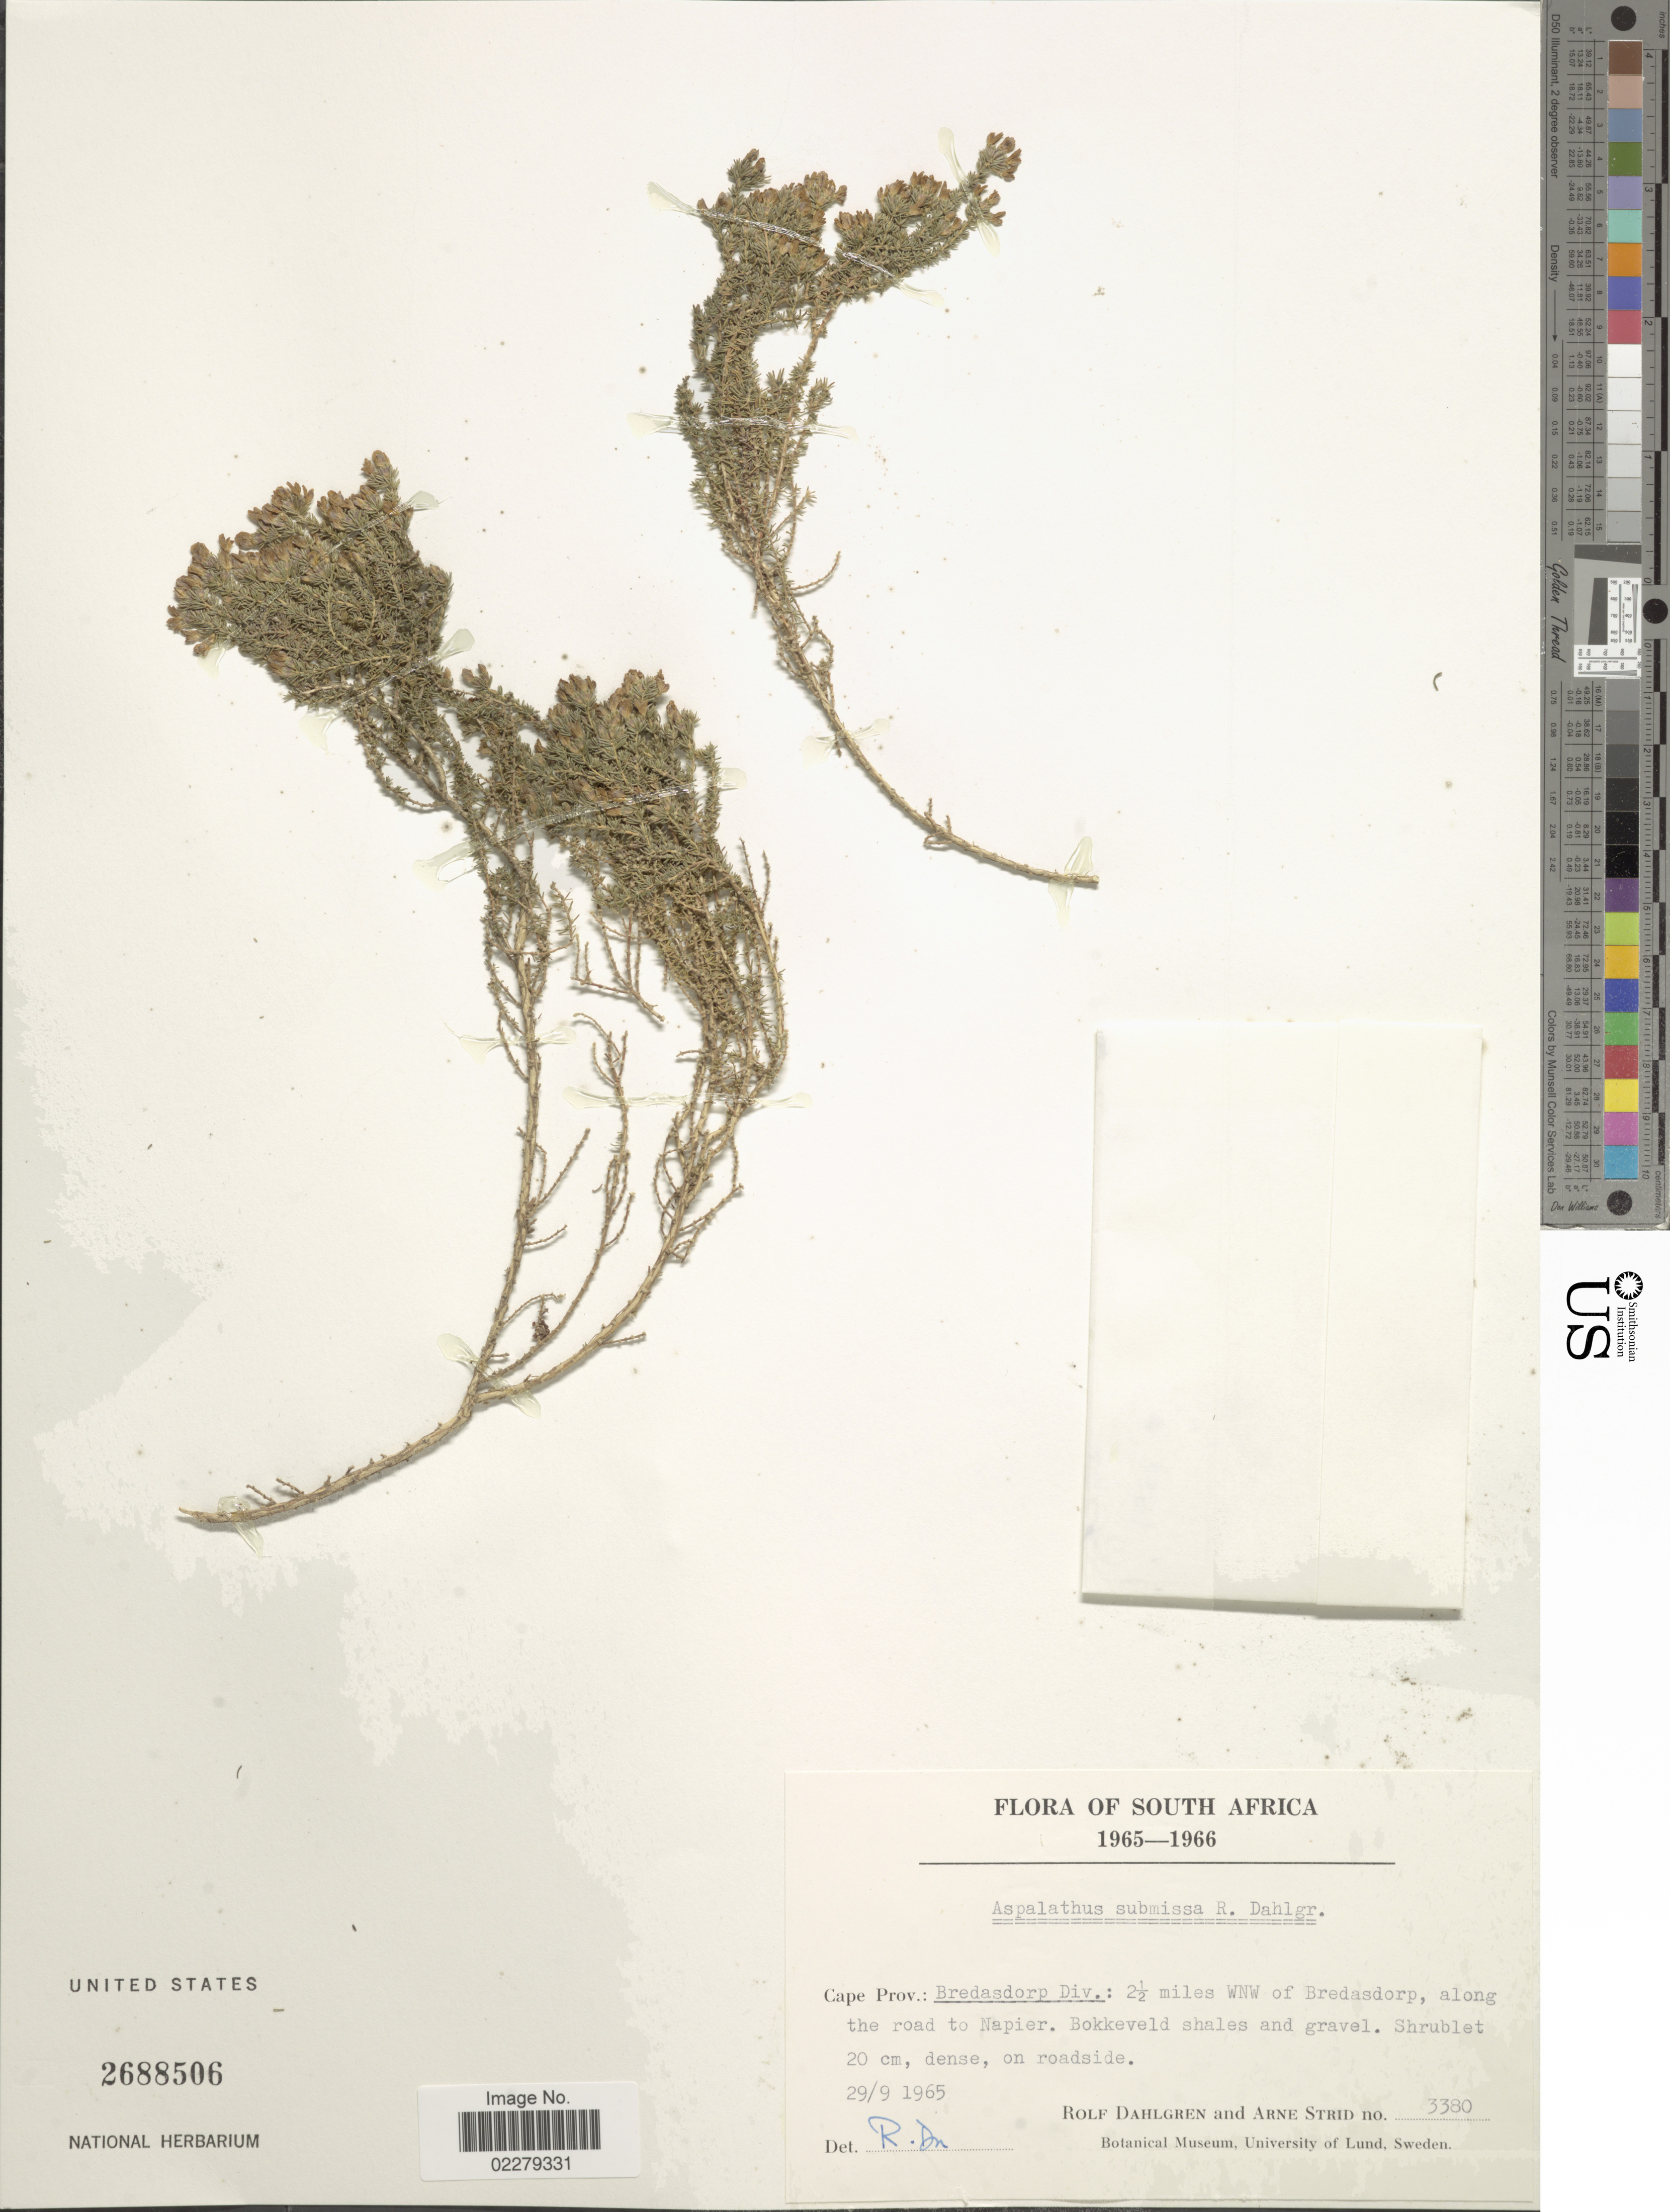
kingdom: Plantae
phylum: Tracheophyta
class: Magnoliopsida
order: Fabales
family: Fabaceae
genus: Aspalathus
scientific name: Aspalathus submissa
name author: R. Dahlgren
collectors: R. Dahlgren & A. Strid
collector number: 3380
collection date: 1965-09-29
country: South Africa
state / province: Western Cape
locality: Bredasdorp Div.: 2½ miles WNW of Bredasdorp, along the road to Napier. Bokkeveld shales and gravel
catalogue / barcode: US 2688506